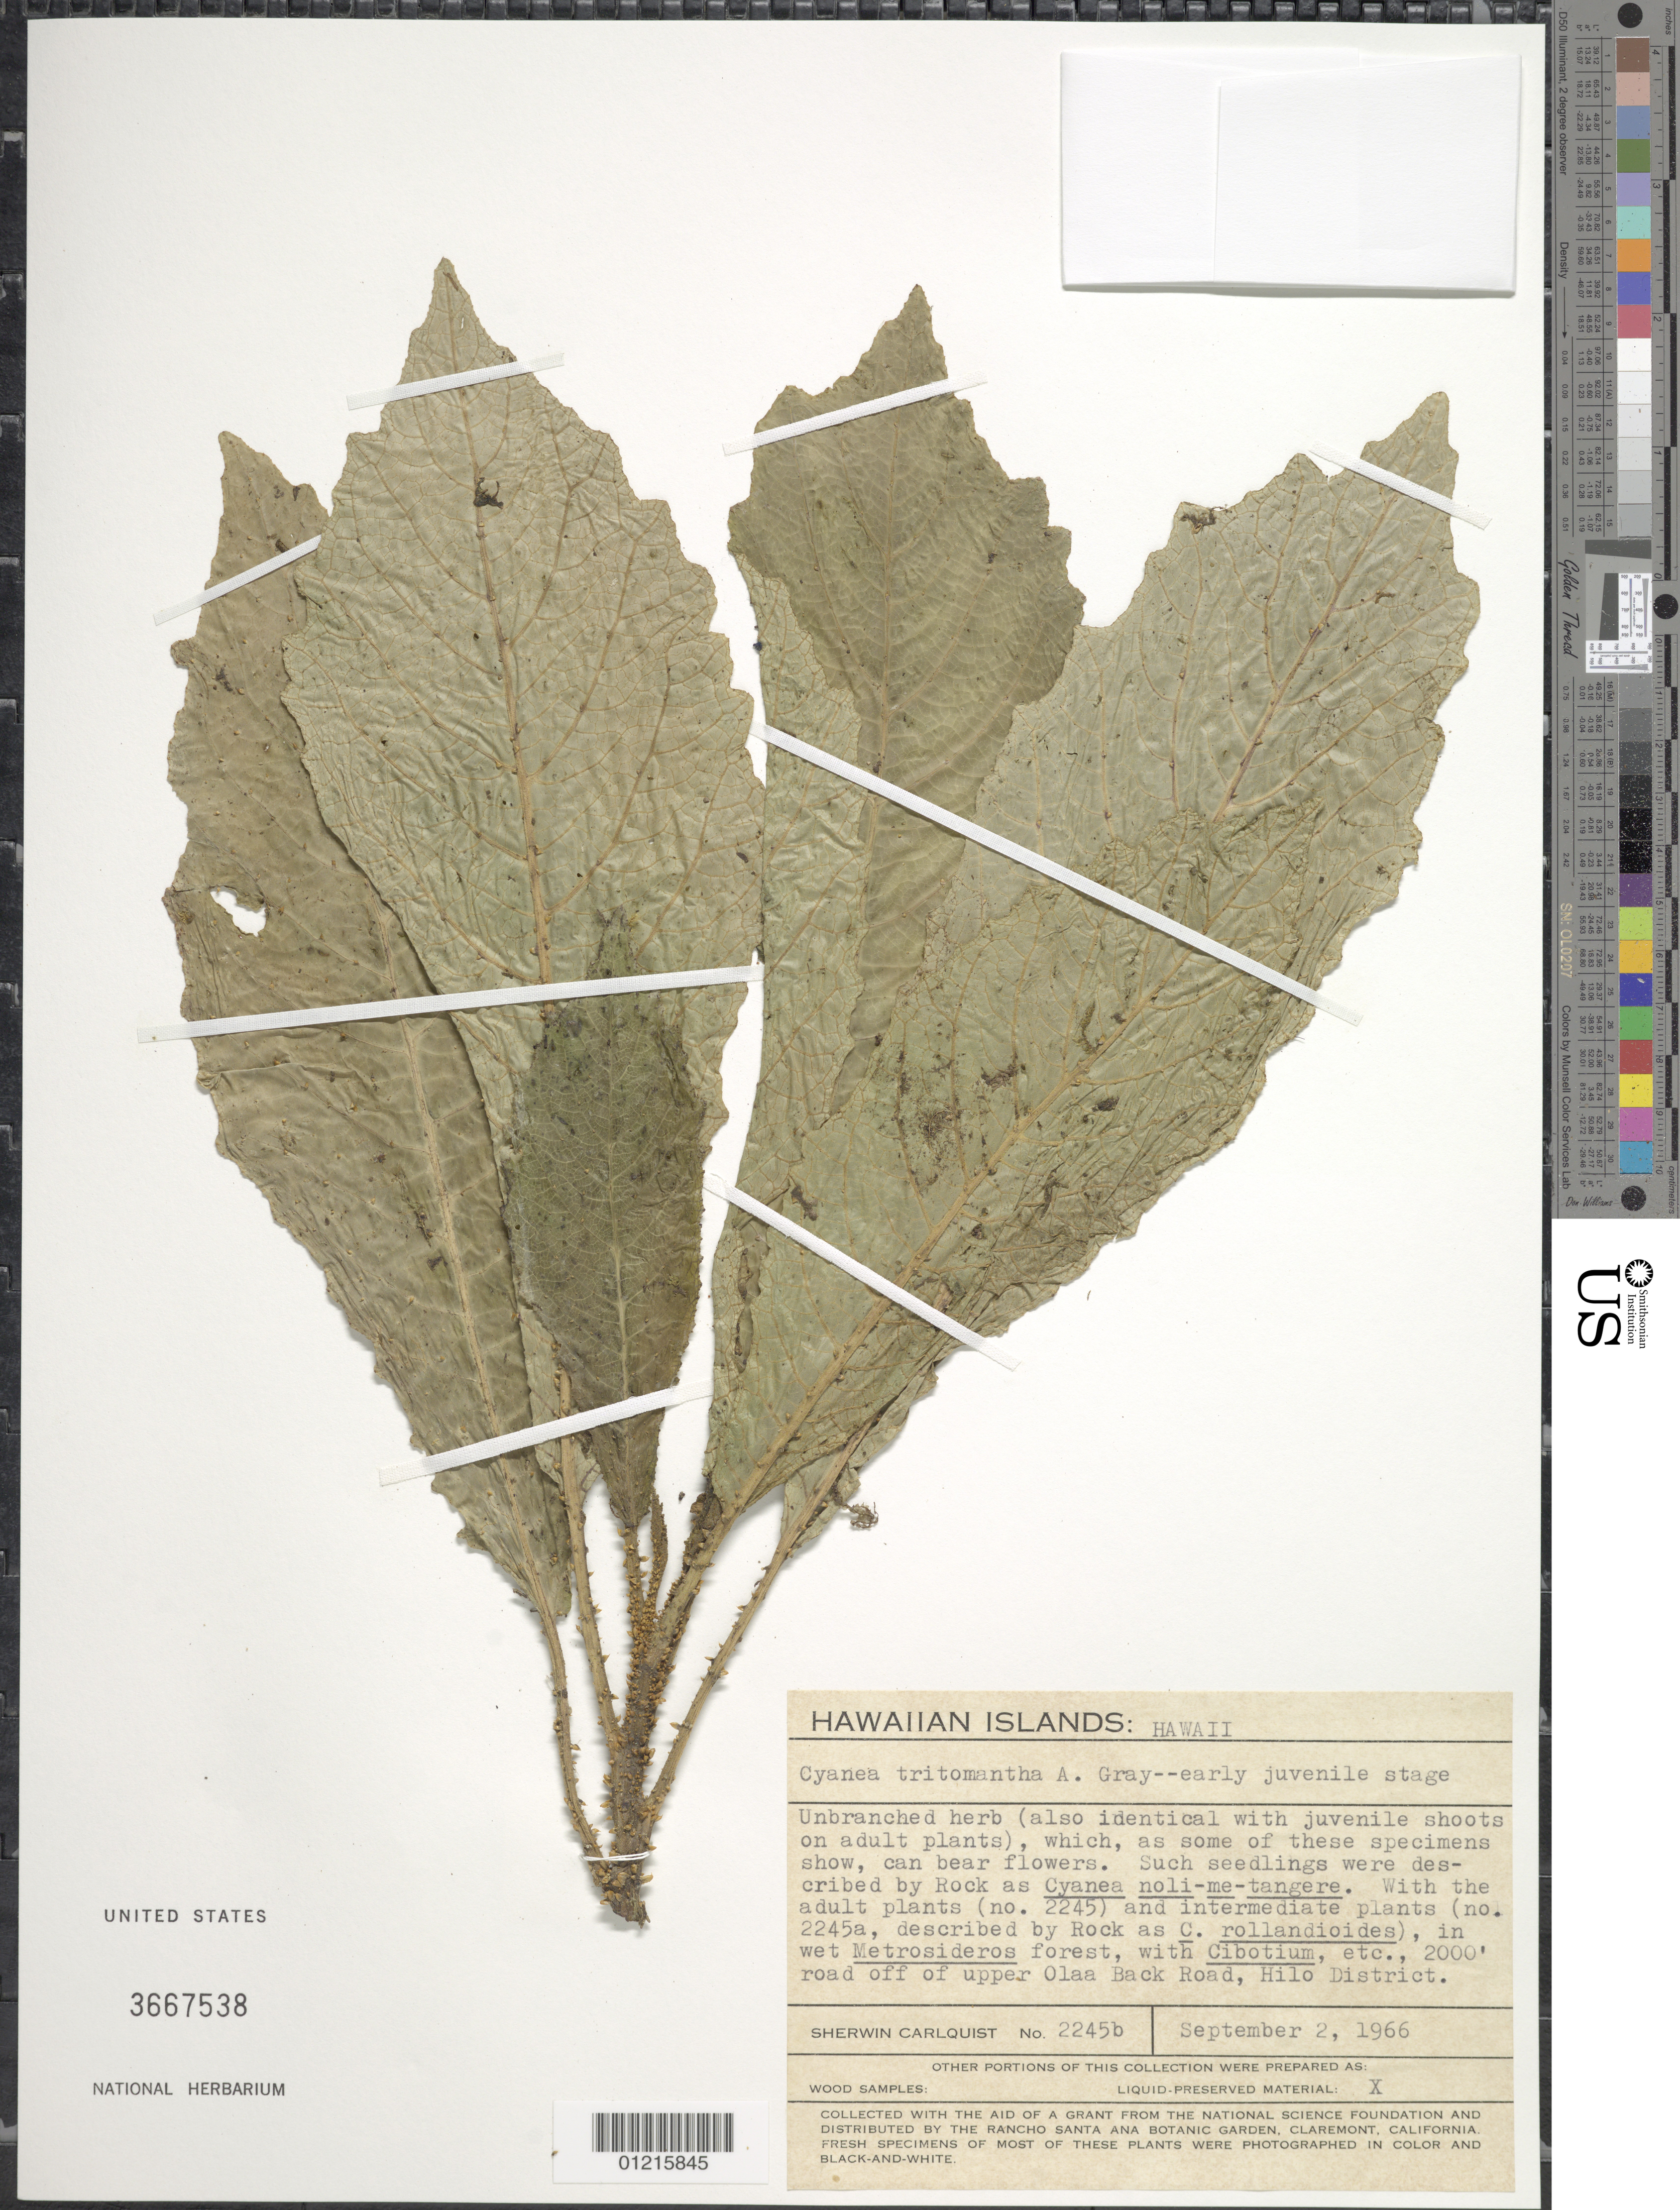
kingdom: Plantae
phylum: Tracheophyta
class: Magnoliopsida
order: Asterales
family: Campanulaceae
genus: Cyanea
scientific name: Cyanea tritomantha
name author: A. Gray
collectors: S. Carlquist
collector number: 2245b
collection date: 1966-09-02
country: United States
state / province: Hawaii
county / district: Hawaii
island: Hawaii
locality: Hilo District, road off of upper Olaa Back Road.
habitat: Wet forest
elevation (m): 610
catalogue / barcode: US 3667538